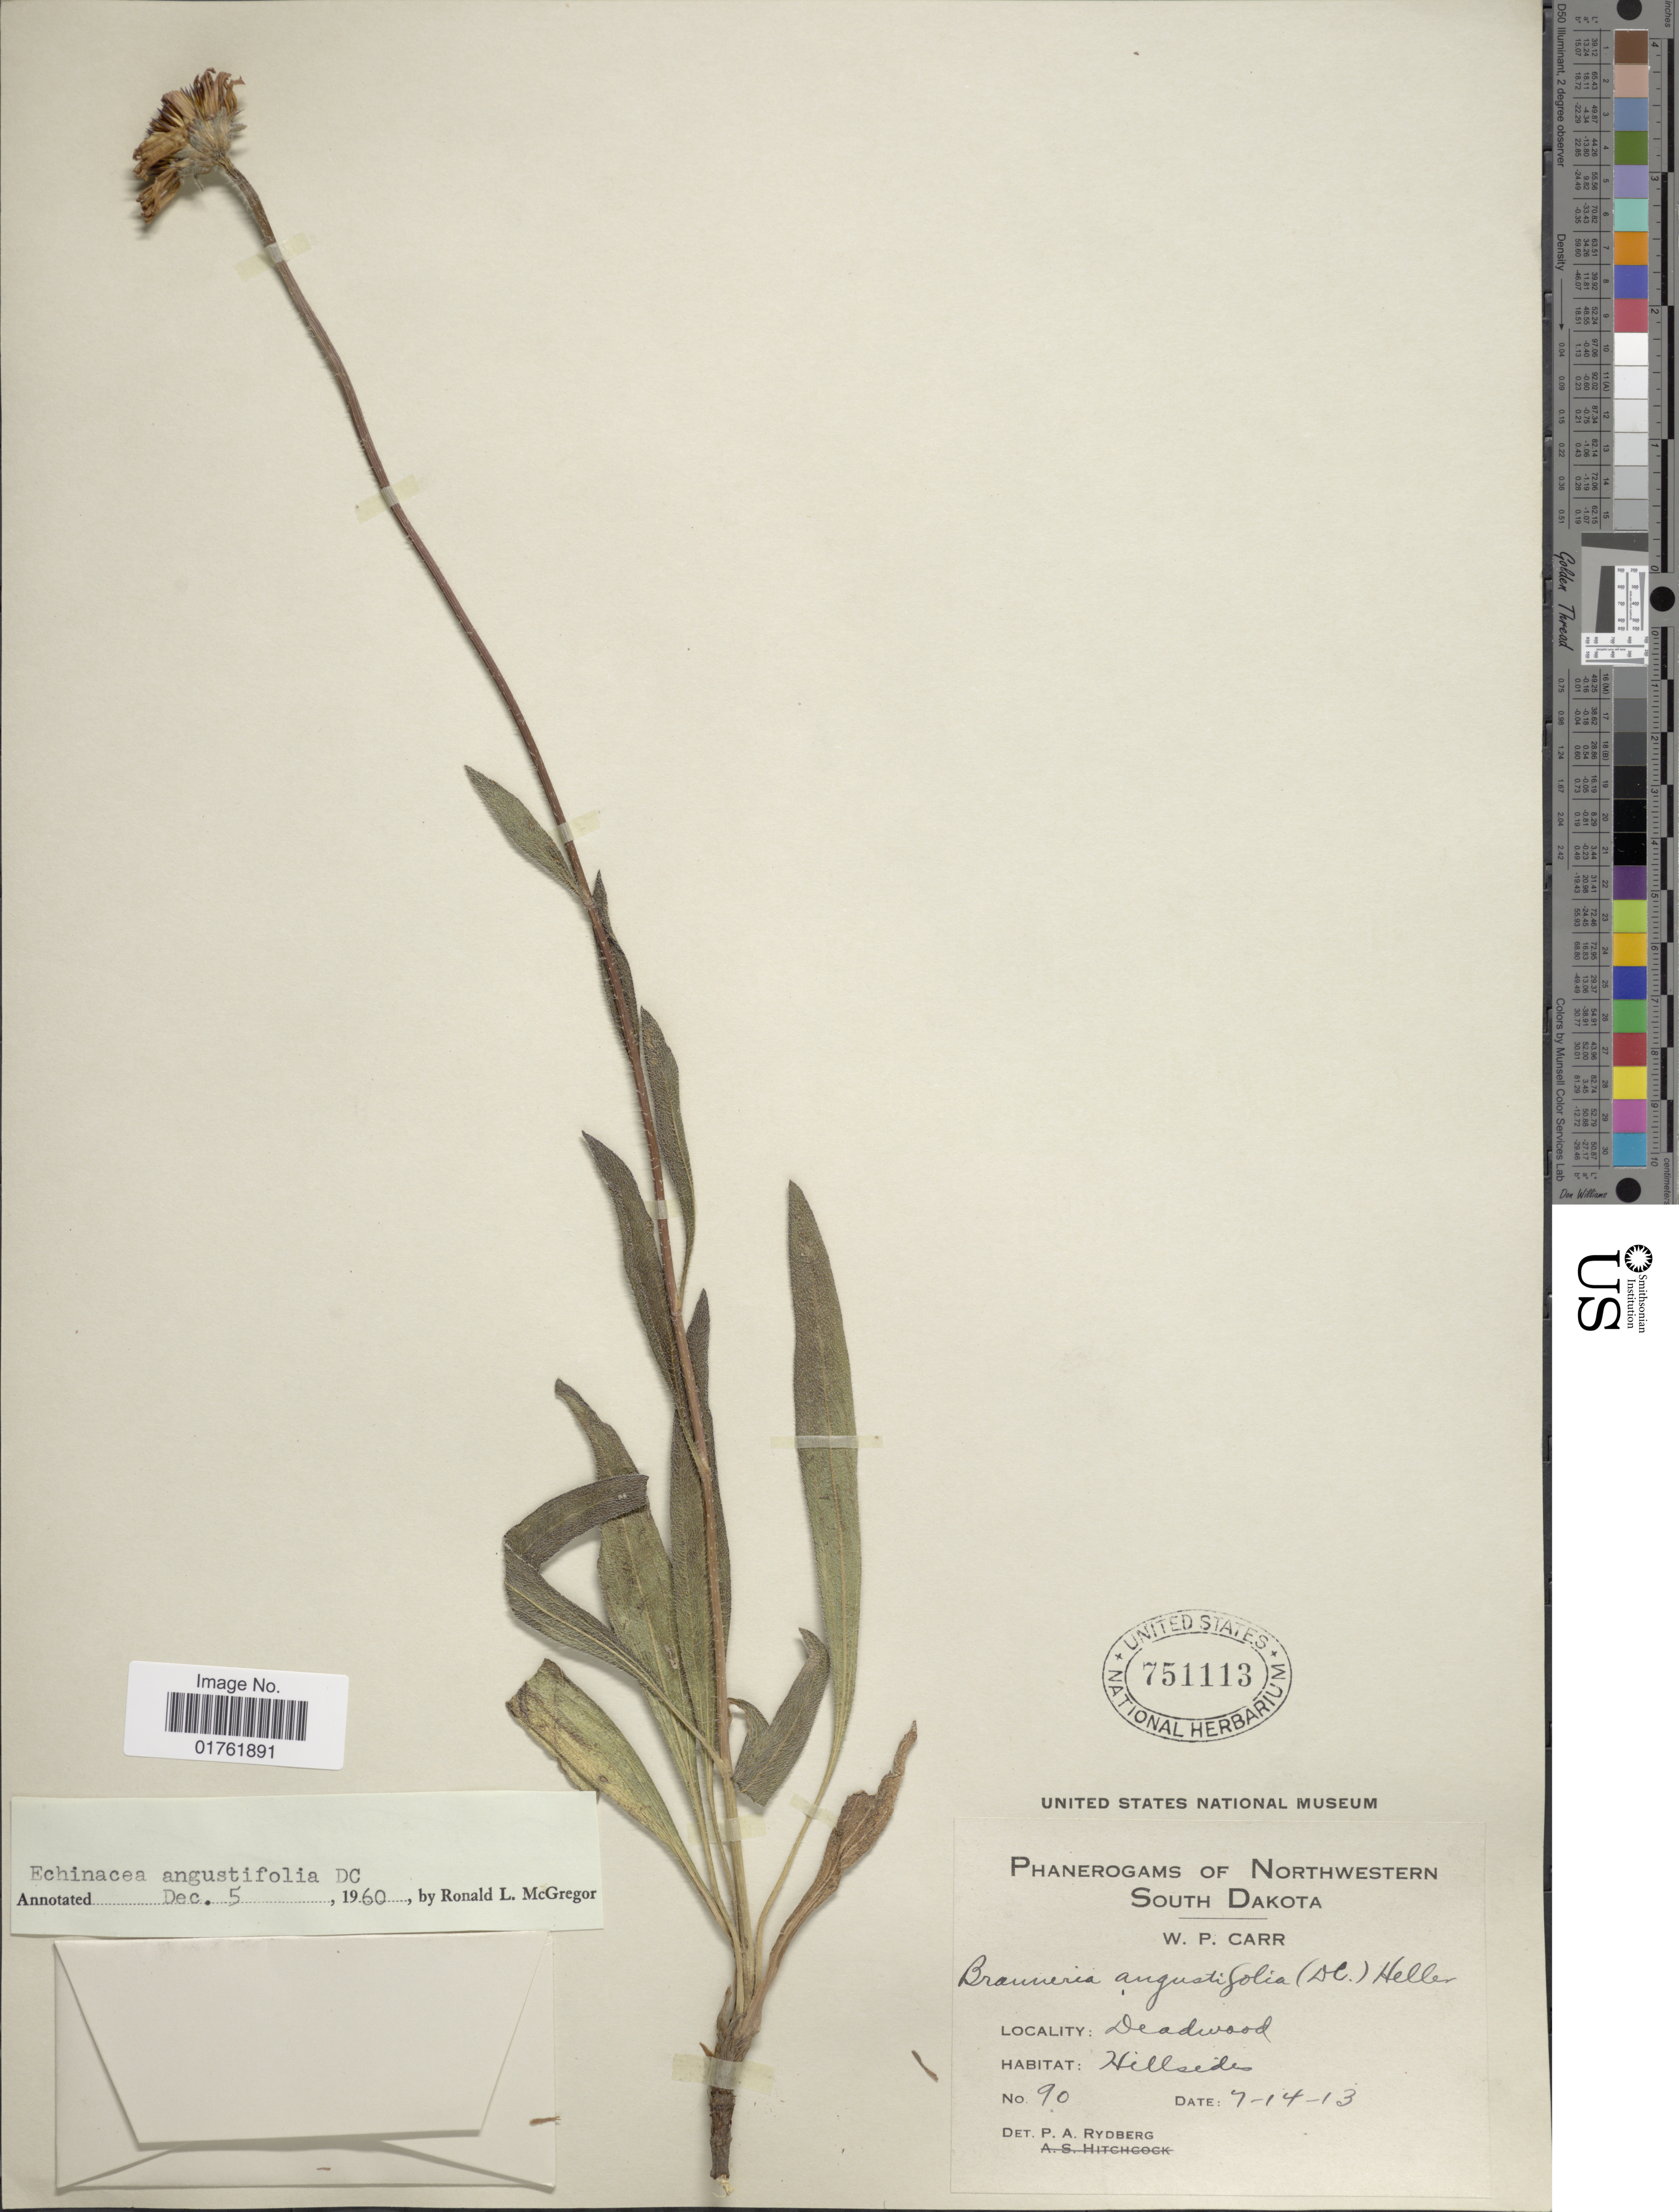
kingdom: Plantae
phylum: Tracheophyta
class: Magnoliopsida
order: Asterales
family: Asteraceae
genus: Echinacea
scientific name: Echinacea angustifolia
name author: DC.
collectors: W. Carr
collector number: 90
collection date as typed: Transcribed d/m/y: 14/7/13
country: United States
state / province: South Dakota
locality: Phanerogams of Northwestern, Deadwood, Hillsides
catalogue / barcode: US 751113